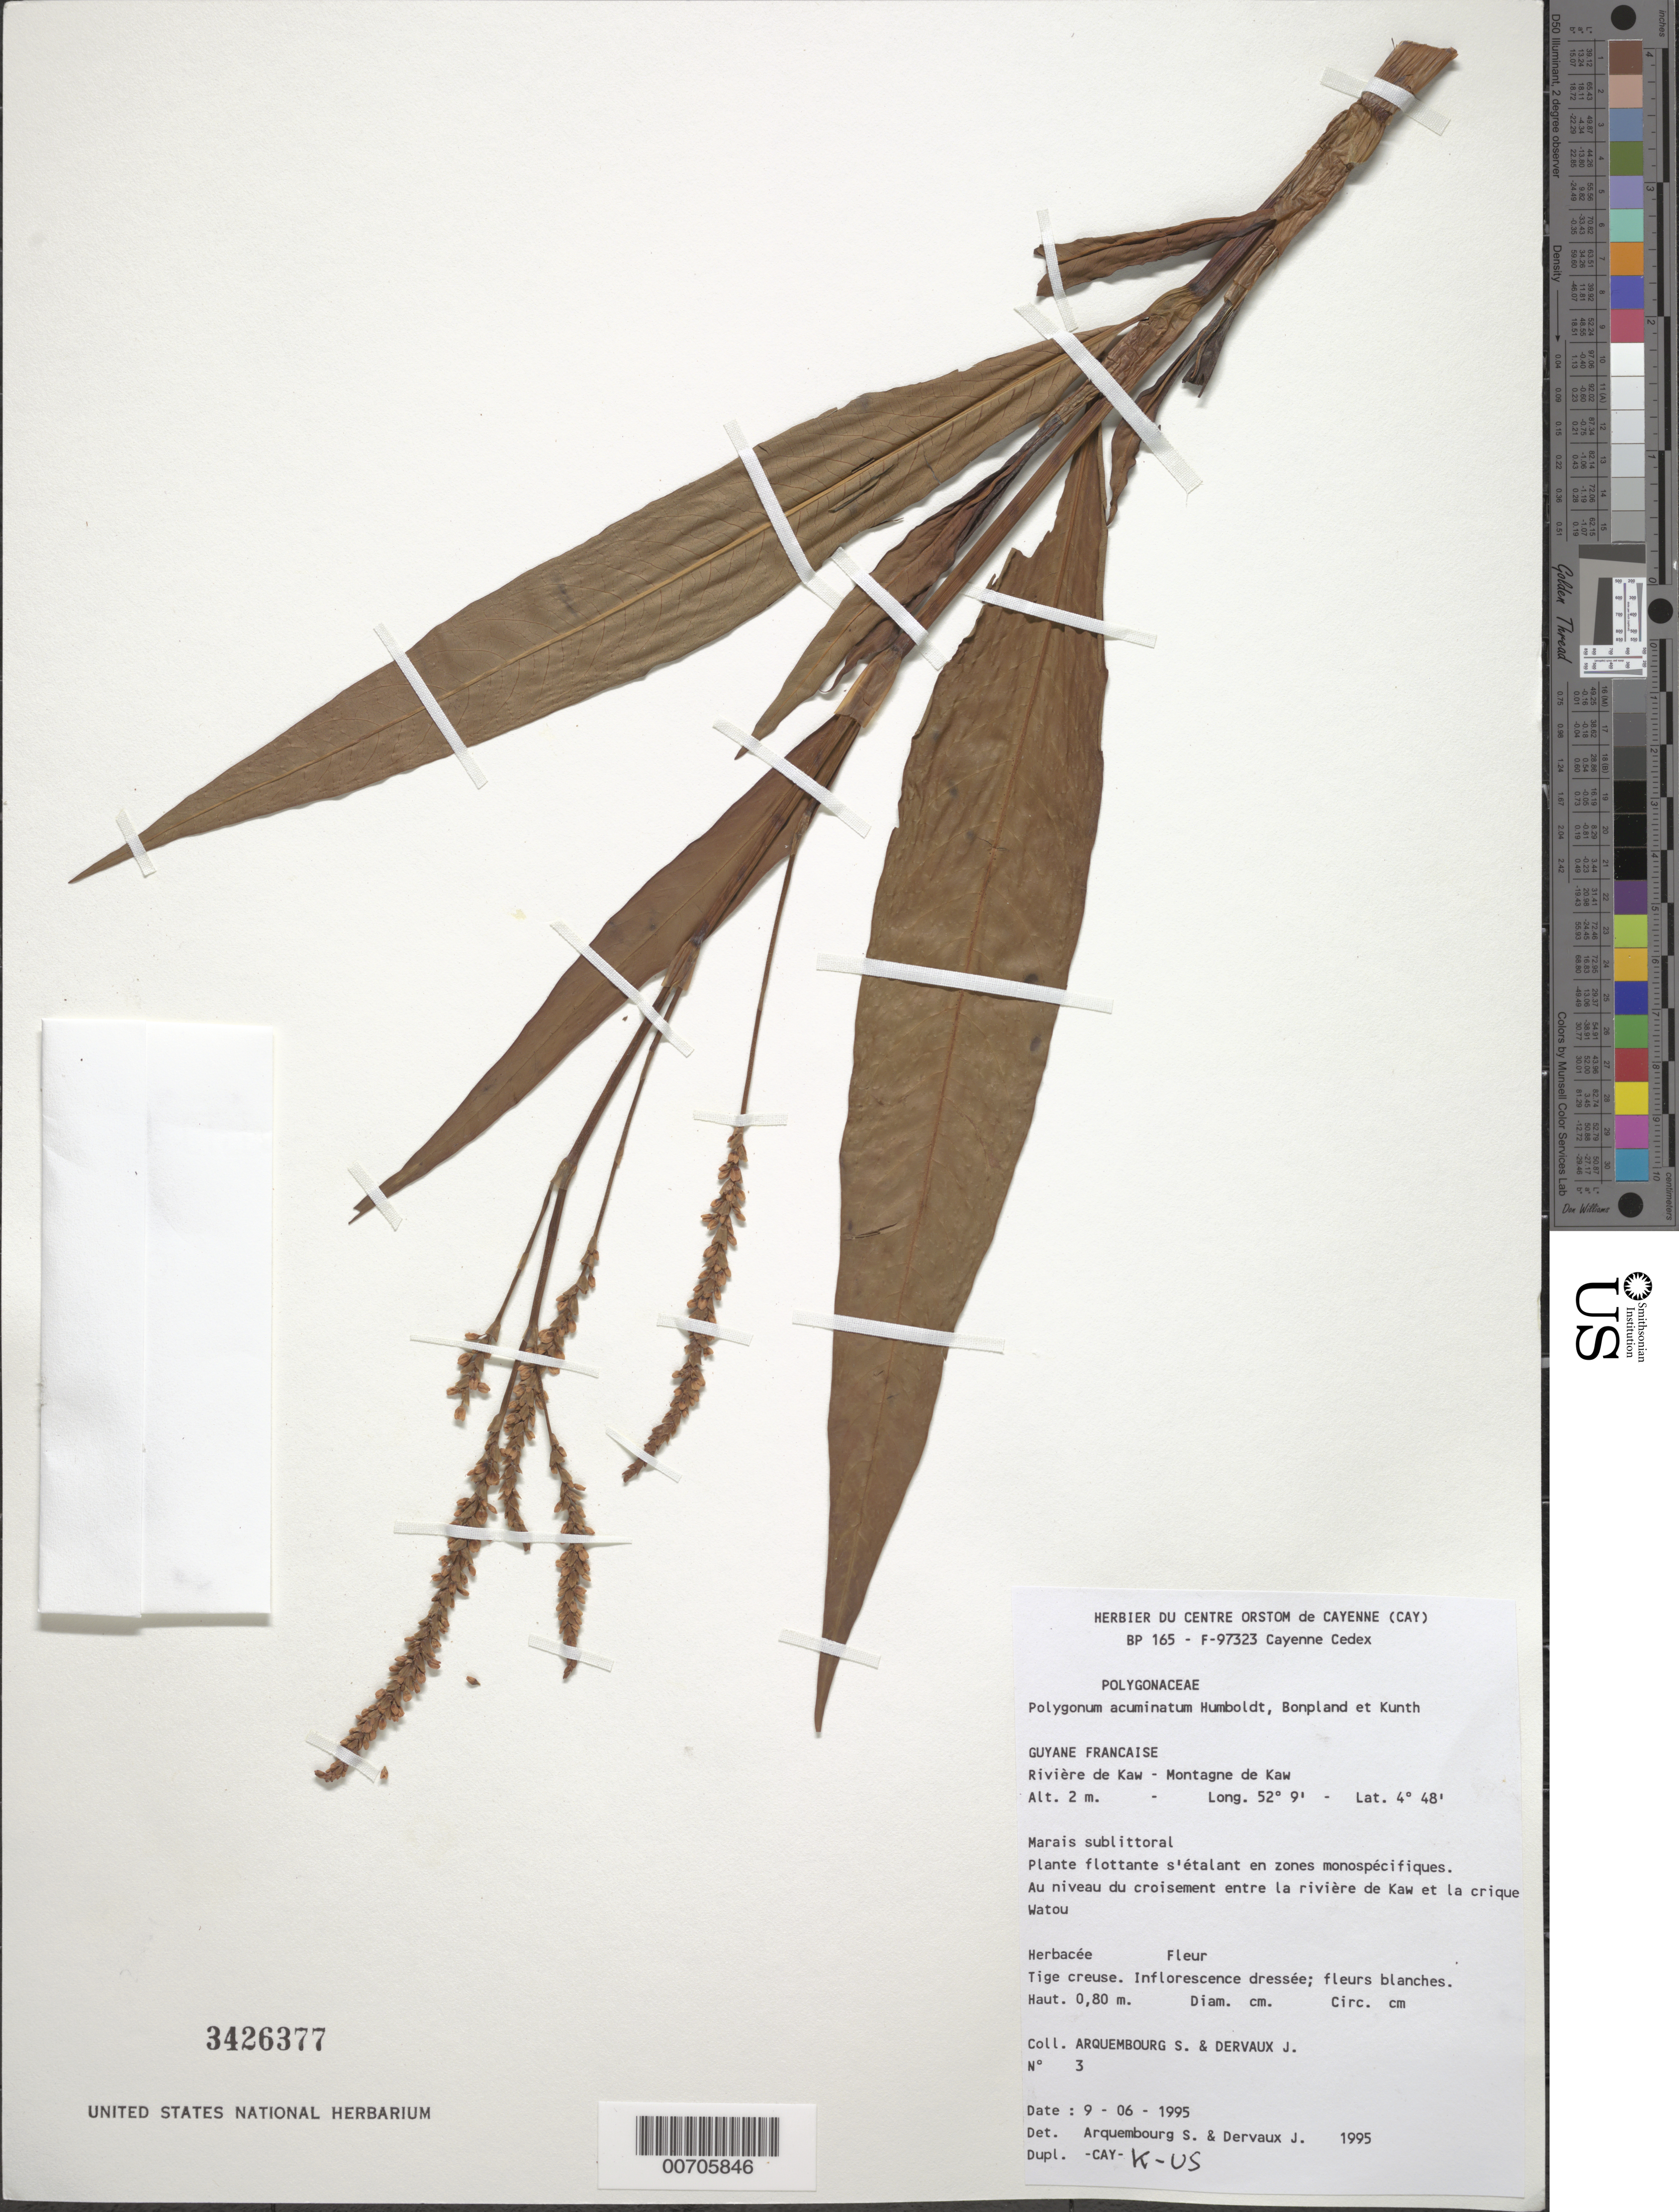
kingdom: Plantae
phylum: Tracheophyta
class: Magnoliopsida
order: Caryophyllales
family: Polygonaceae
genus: Polygonum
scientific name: Polygonum acuminatum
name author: Kunth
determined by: Arquembourg, S.; Dervaux, J.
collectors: S. Arquembourg & J. Dervaux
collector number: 3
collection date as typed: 9-Jun-95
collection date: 1995-06-09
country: French Guiana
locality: Rivière de Kaw, Montagne de Kaw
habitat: Marais sublittoral; flottante s'etalant en zones monospecifiques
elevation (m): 2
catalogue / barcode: US 3426377